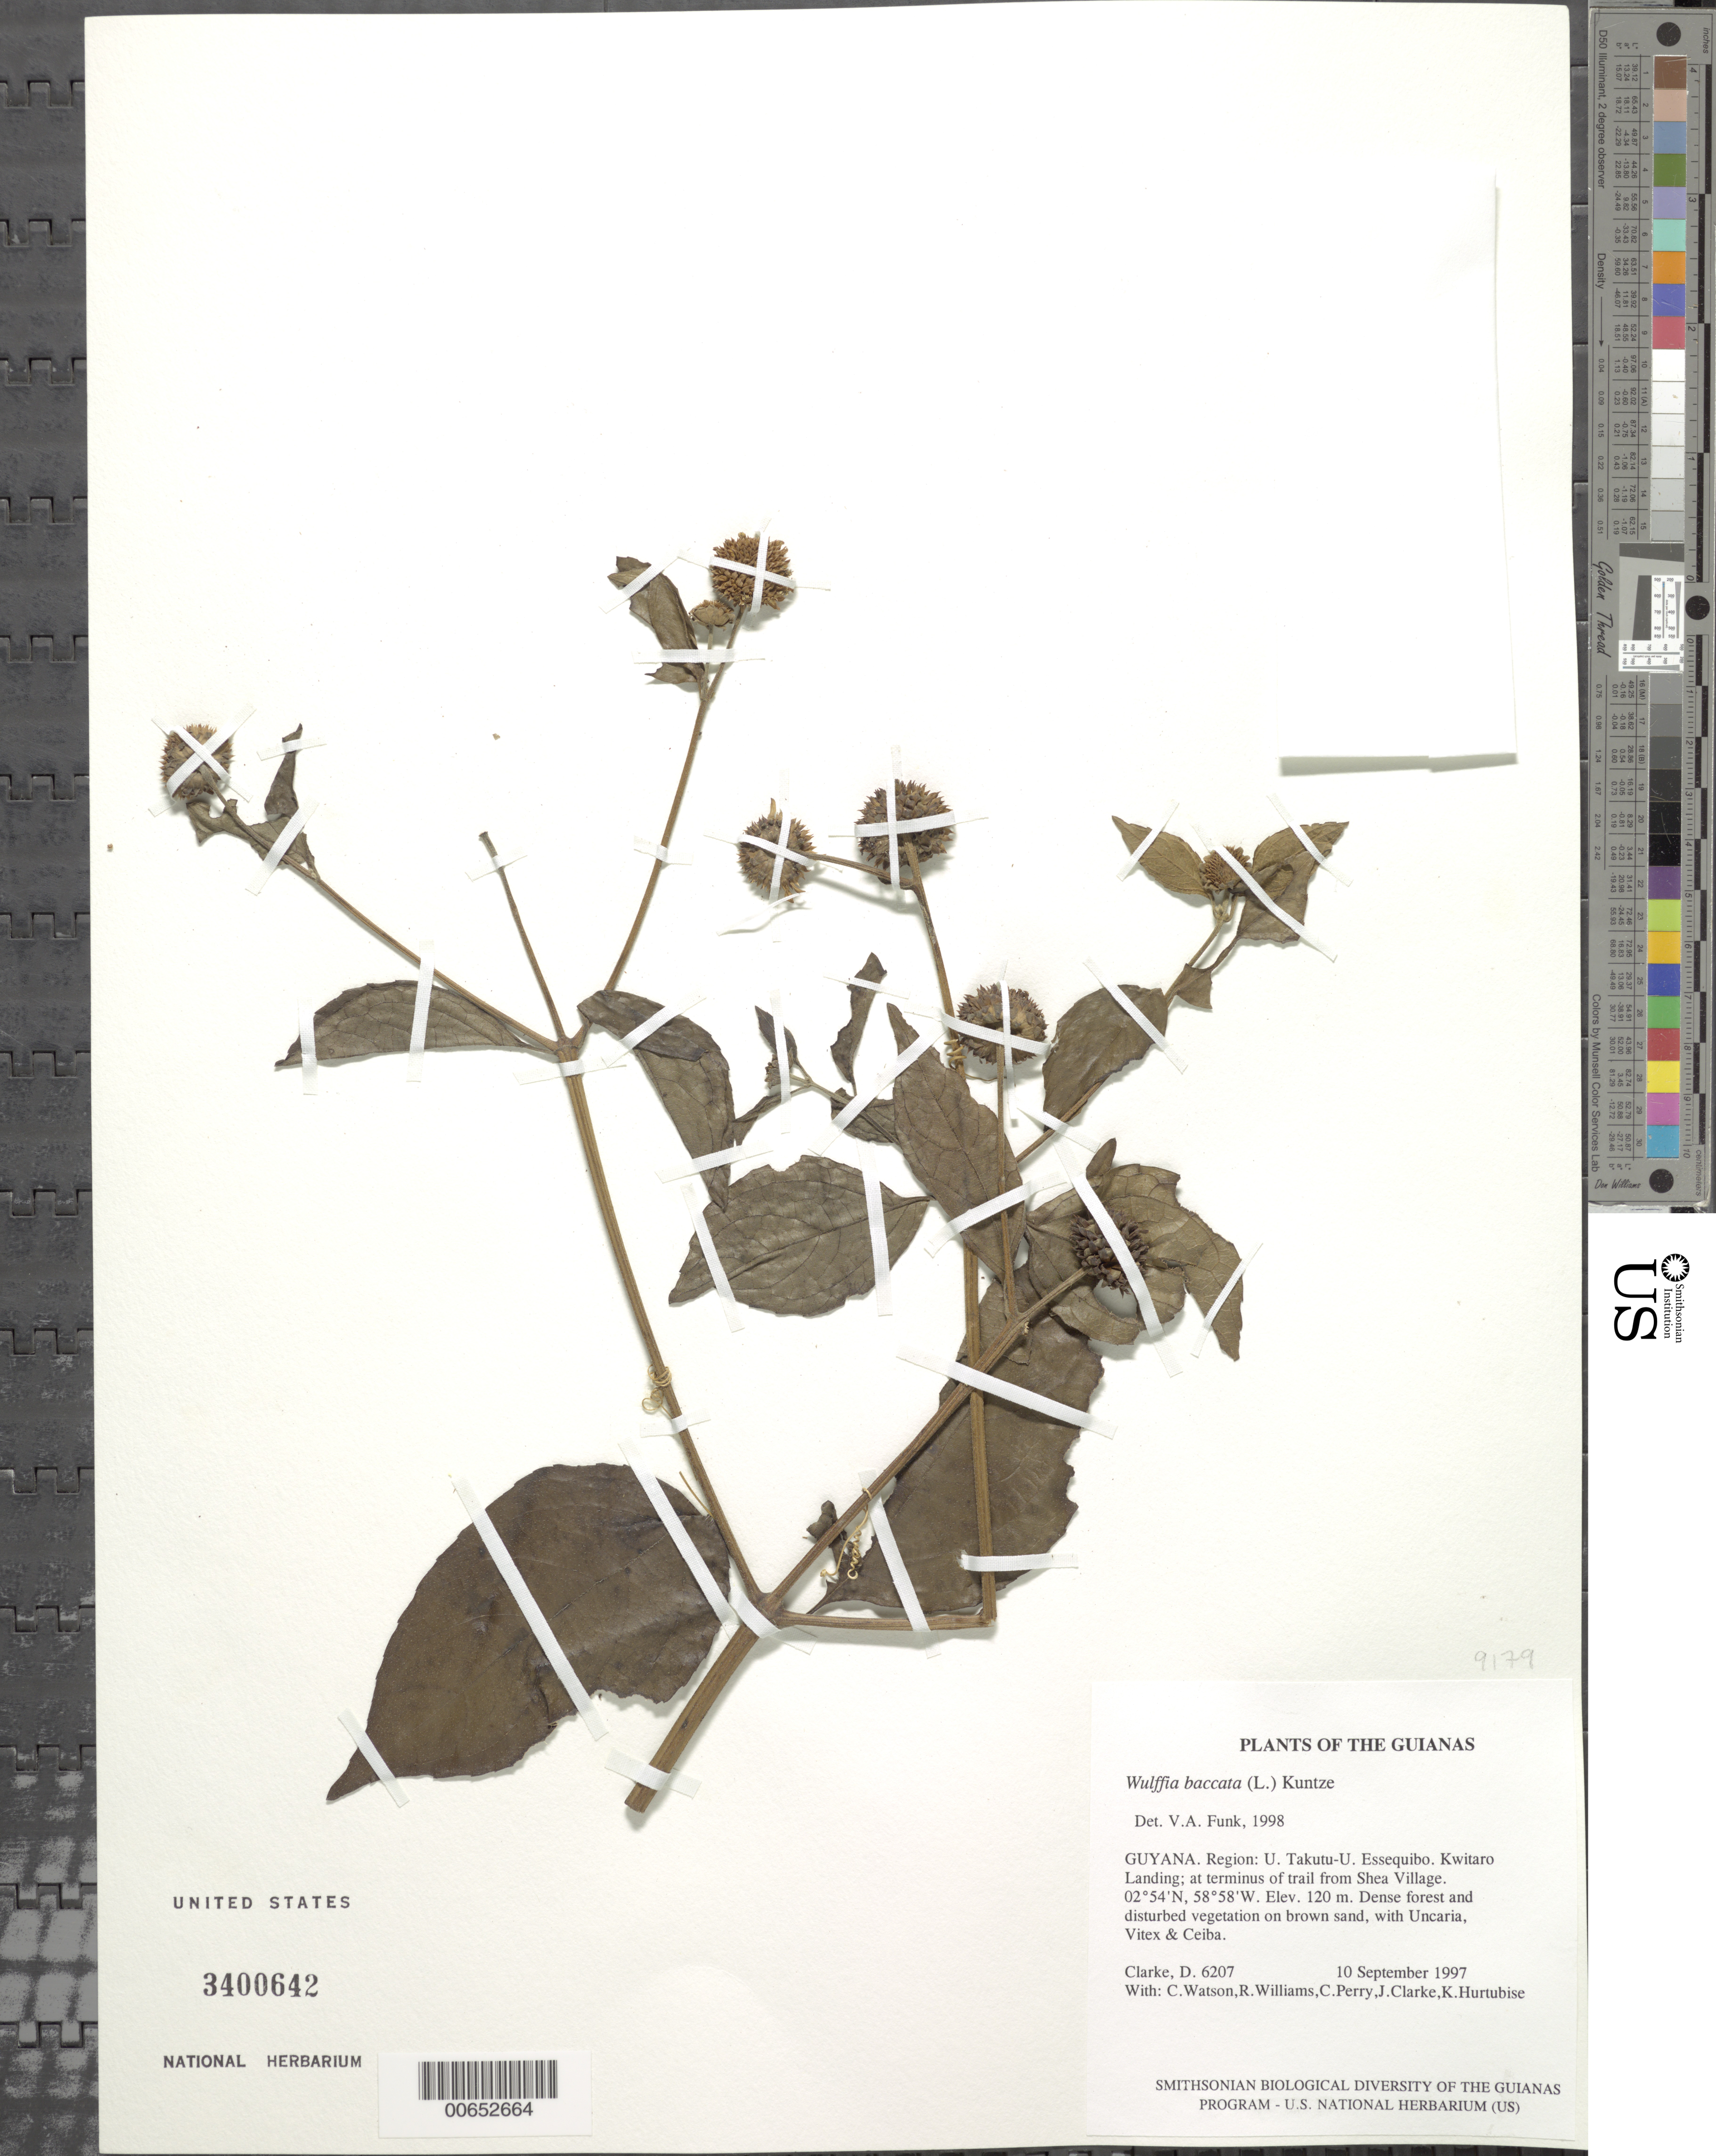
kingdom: Plantae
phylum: Tracheophyta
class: Magnoliopsida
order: Asterales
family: Asteraceae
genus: Wulffia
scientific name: Wulffia baccata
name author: (L. f.) Kuntze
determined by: Funk, Vicki A., (BOT), Smithsonian Institution - National Museum of Natural History (UNITED STATES)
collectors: H. D. Clarke, C. Watson, R. Williams, C. Perry, J. Clarke & K. Hurtubise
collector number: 6207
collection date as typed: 10 September 1997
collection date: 1997-09-10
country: Guyana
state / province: U. Takutu-U. Essequibo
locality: Kwitaro Landing; at terminus of trail from Shea Village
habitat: Dense forest and disturbed vegetation on brown sand, with Uncaria, Vitex & Ceiba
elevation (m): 120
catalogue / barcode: US 3400642